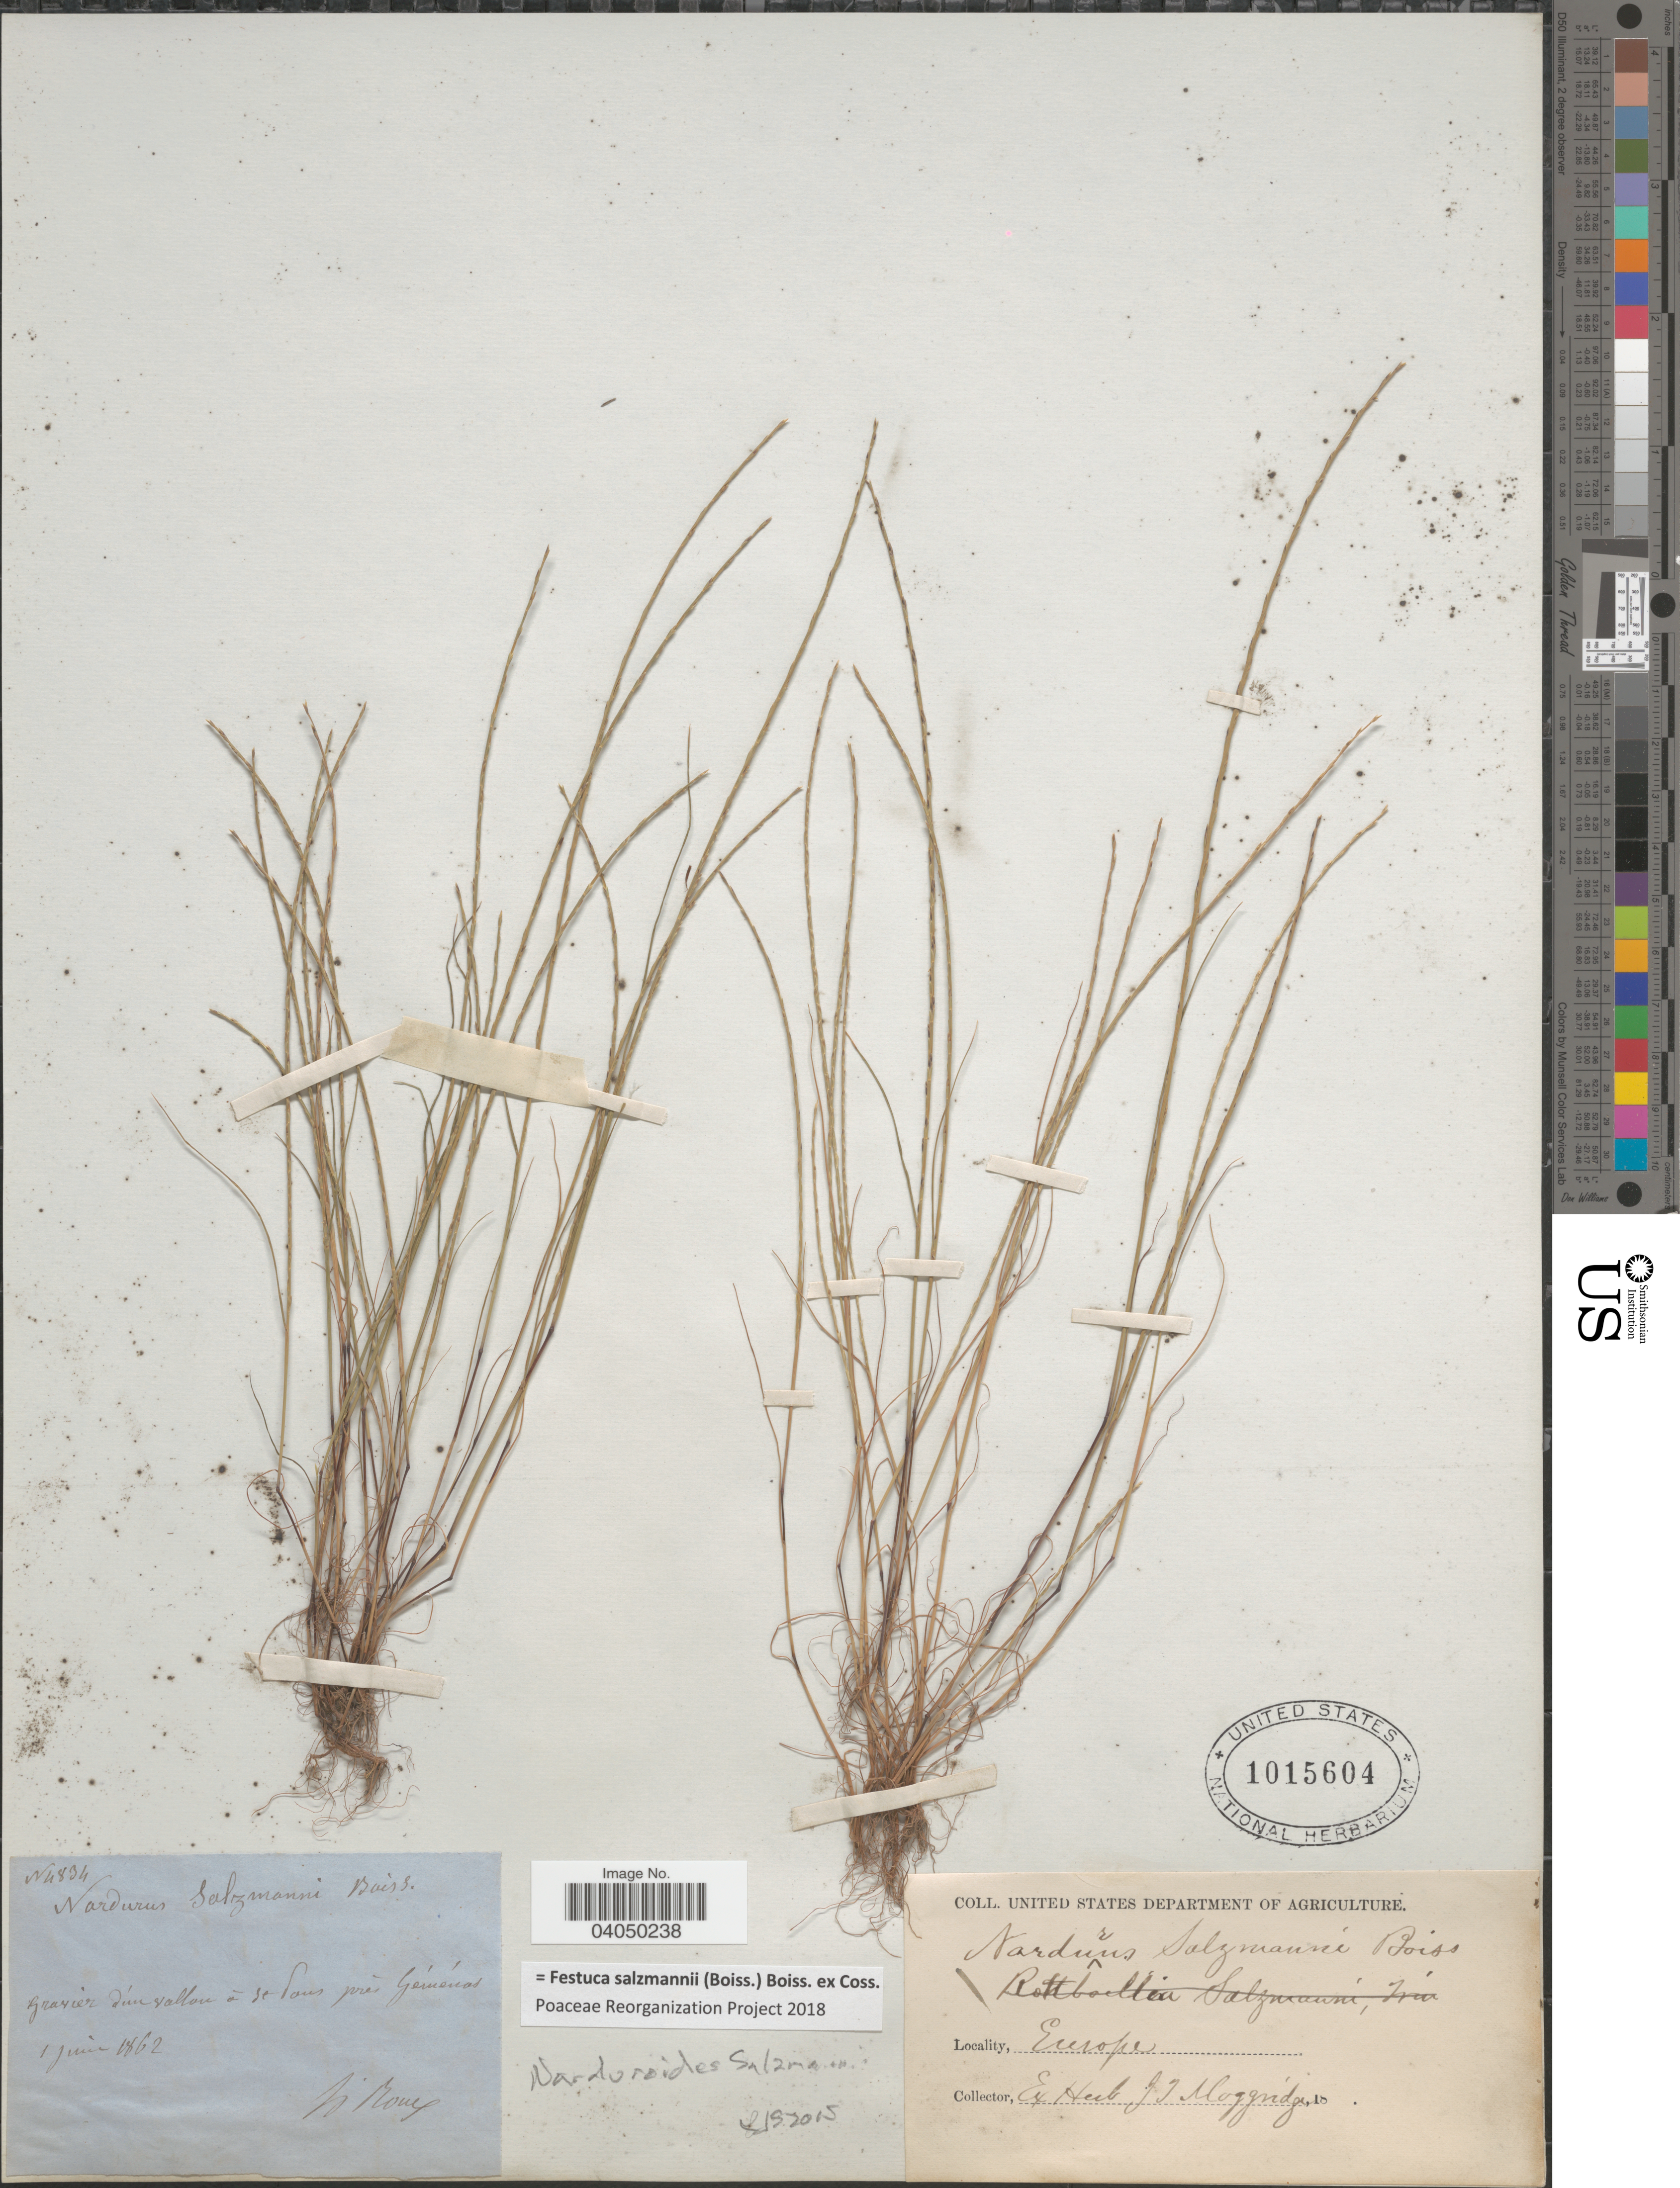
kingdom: Plantae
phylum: Tracheophyta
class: Liliopsida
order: Poales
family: Poaceae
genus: Festuca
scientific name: Festuca salzmannii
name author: (Boiss.) Boiss. ex Coss.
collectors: N. Roux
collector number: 4834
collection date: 1862-06-01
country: France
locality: Gravier dun vallon à de Sous près Géménas. [interpreted] Europe.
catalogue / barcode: US 1015604